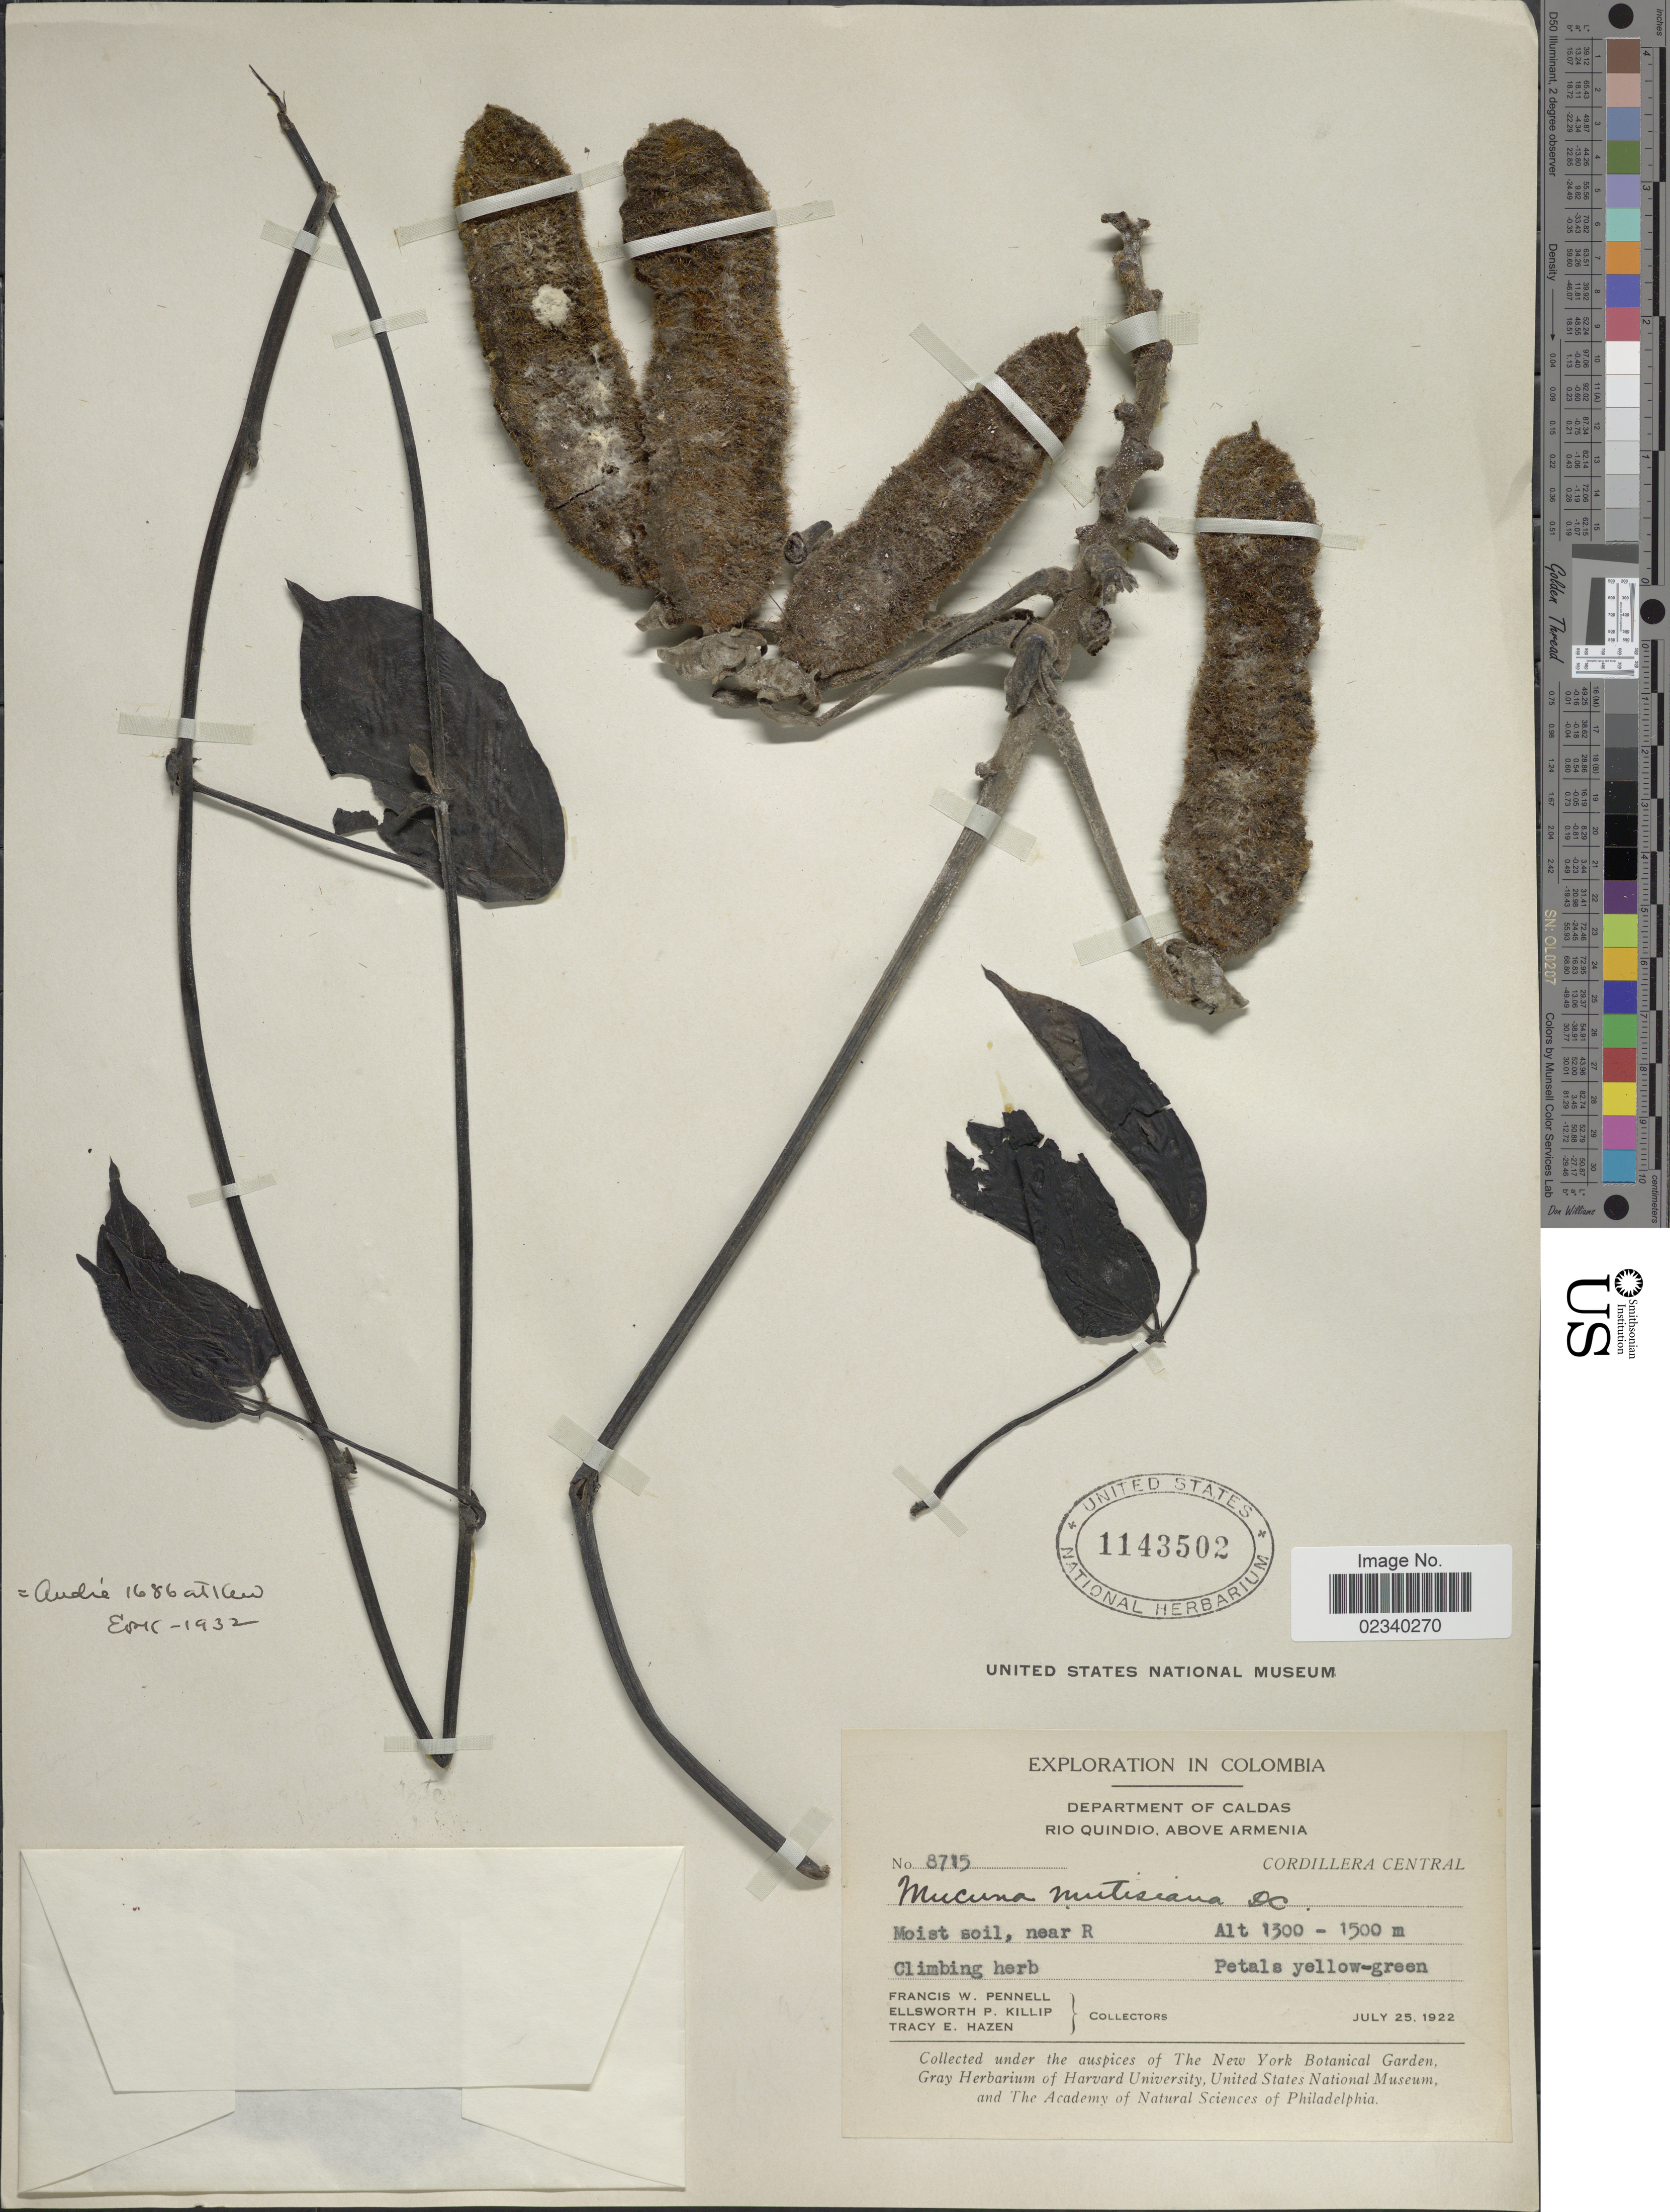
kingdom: Plantae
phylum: Tracheophyta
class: Magnoliopsida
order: Fabales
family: Fabaceae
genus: Mucuna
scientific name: Mucuna mutisiana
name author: (Kunth) DC.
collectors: F. W. Pennell, E. P. Killip & T. E. Hazen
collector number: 8715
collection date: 1922-07-25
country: Colombia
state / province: Caldas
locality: Department of Caldas, Rio Quindio, above Armenia. Cordillera Central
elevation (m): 1300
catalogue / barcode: US 1143502